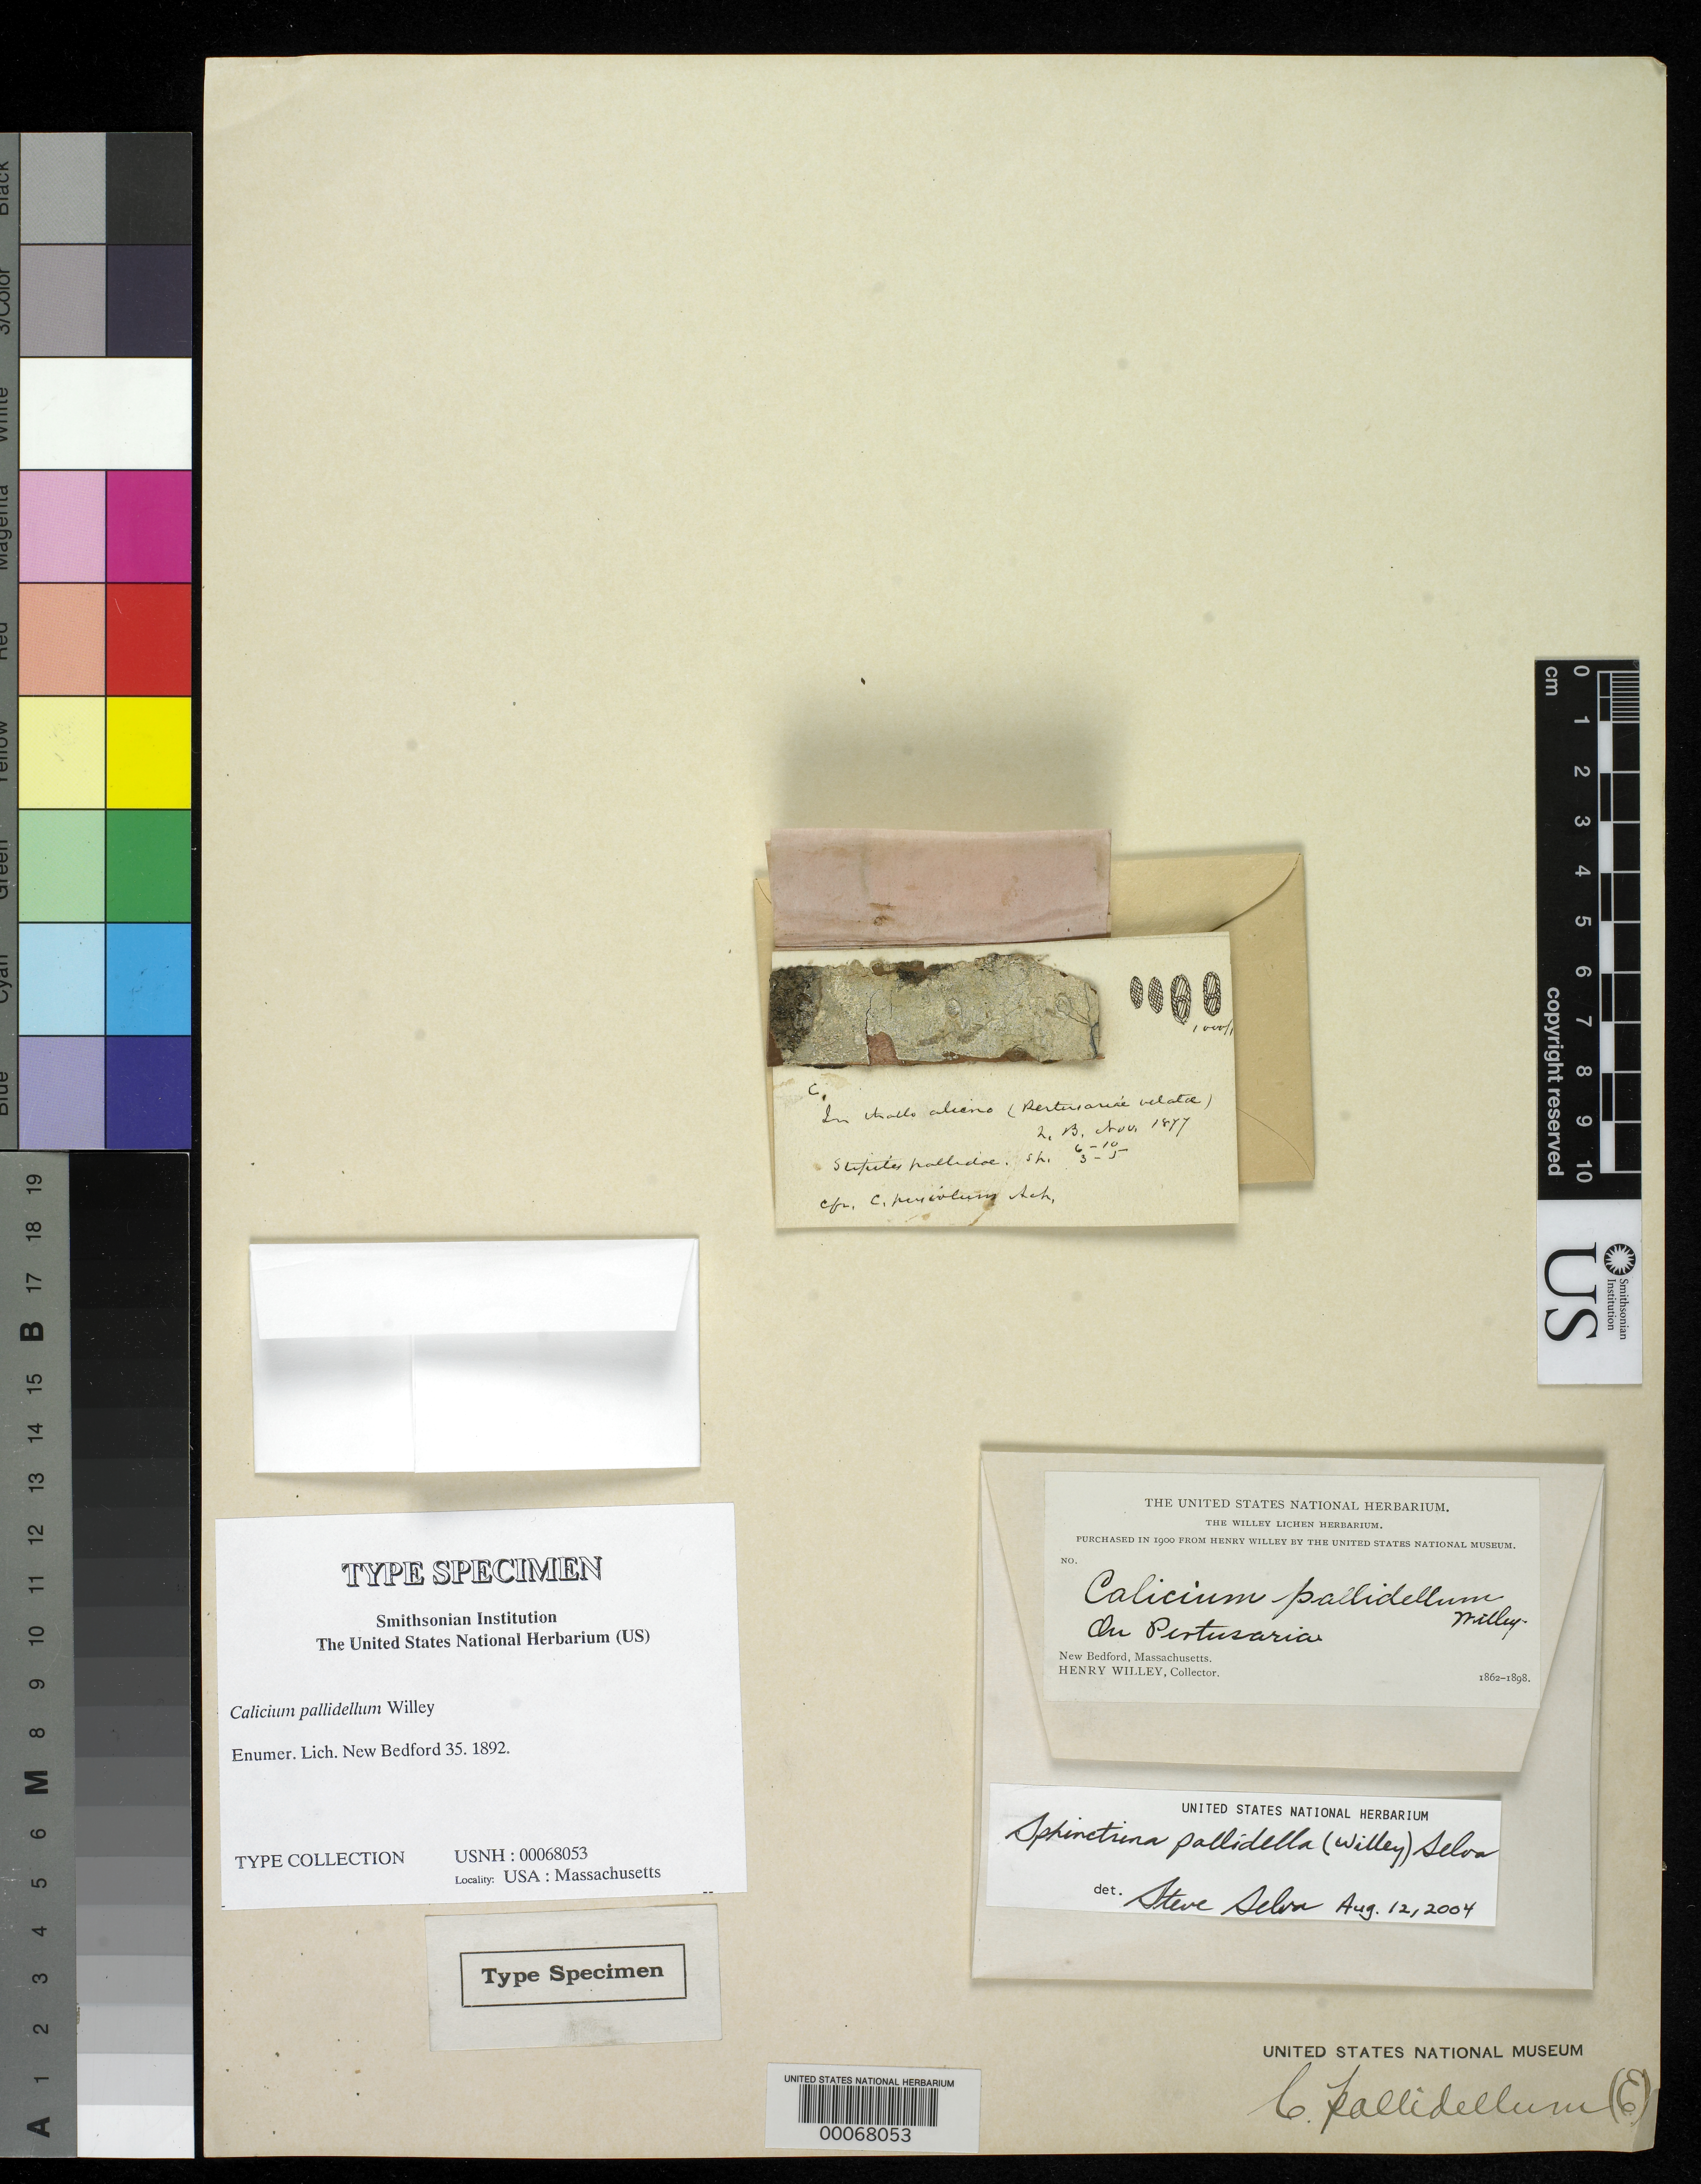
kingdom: Fungi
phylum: Ascomycota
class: Lecanoromycetes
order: Caliciales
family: Caliciaceae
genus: Calicium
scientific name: Calicium pallidellum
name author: Willey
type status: Type Collection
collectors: H. Willey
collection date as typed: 1862 to -- --- 1898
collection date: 1862/1898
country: United States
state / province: Massachusetts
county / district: Bristol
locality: New Bedford.